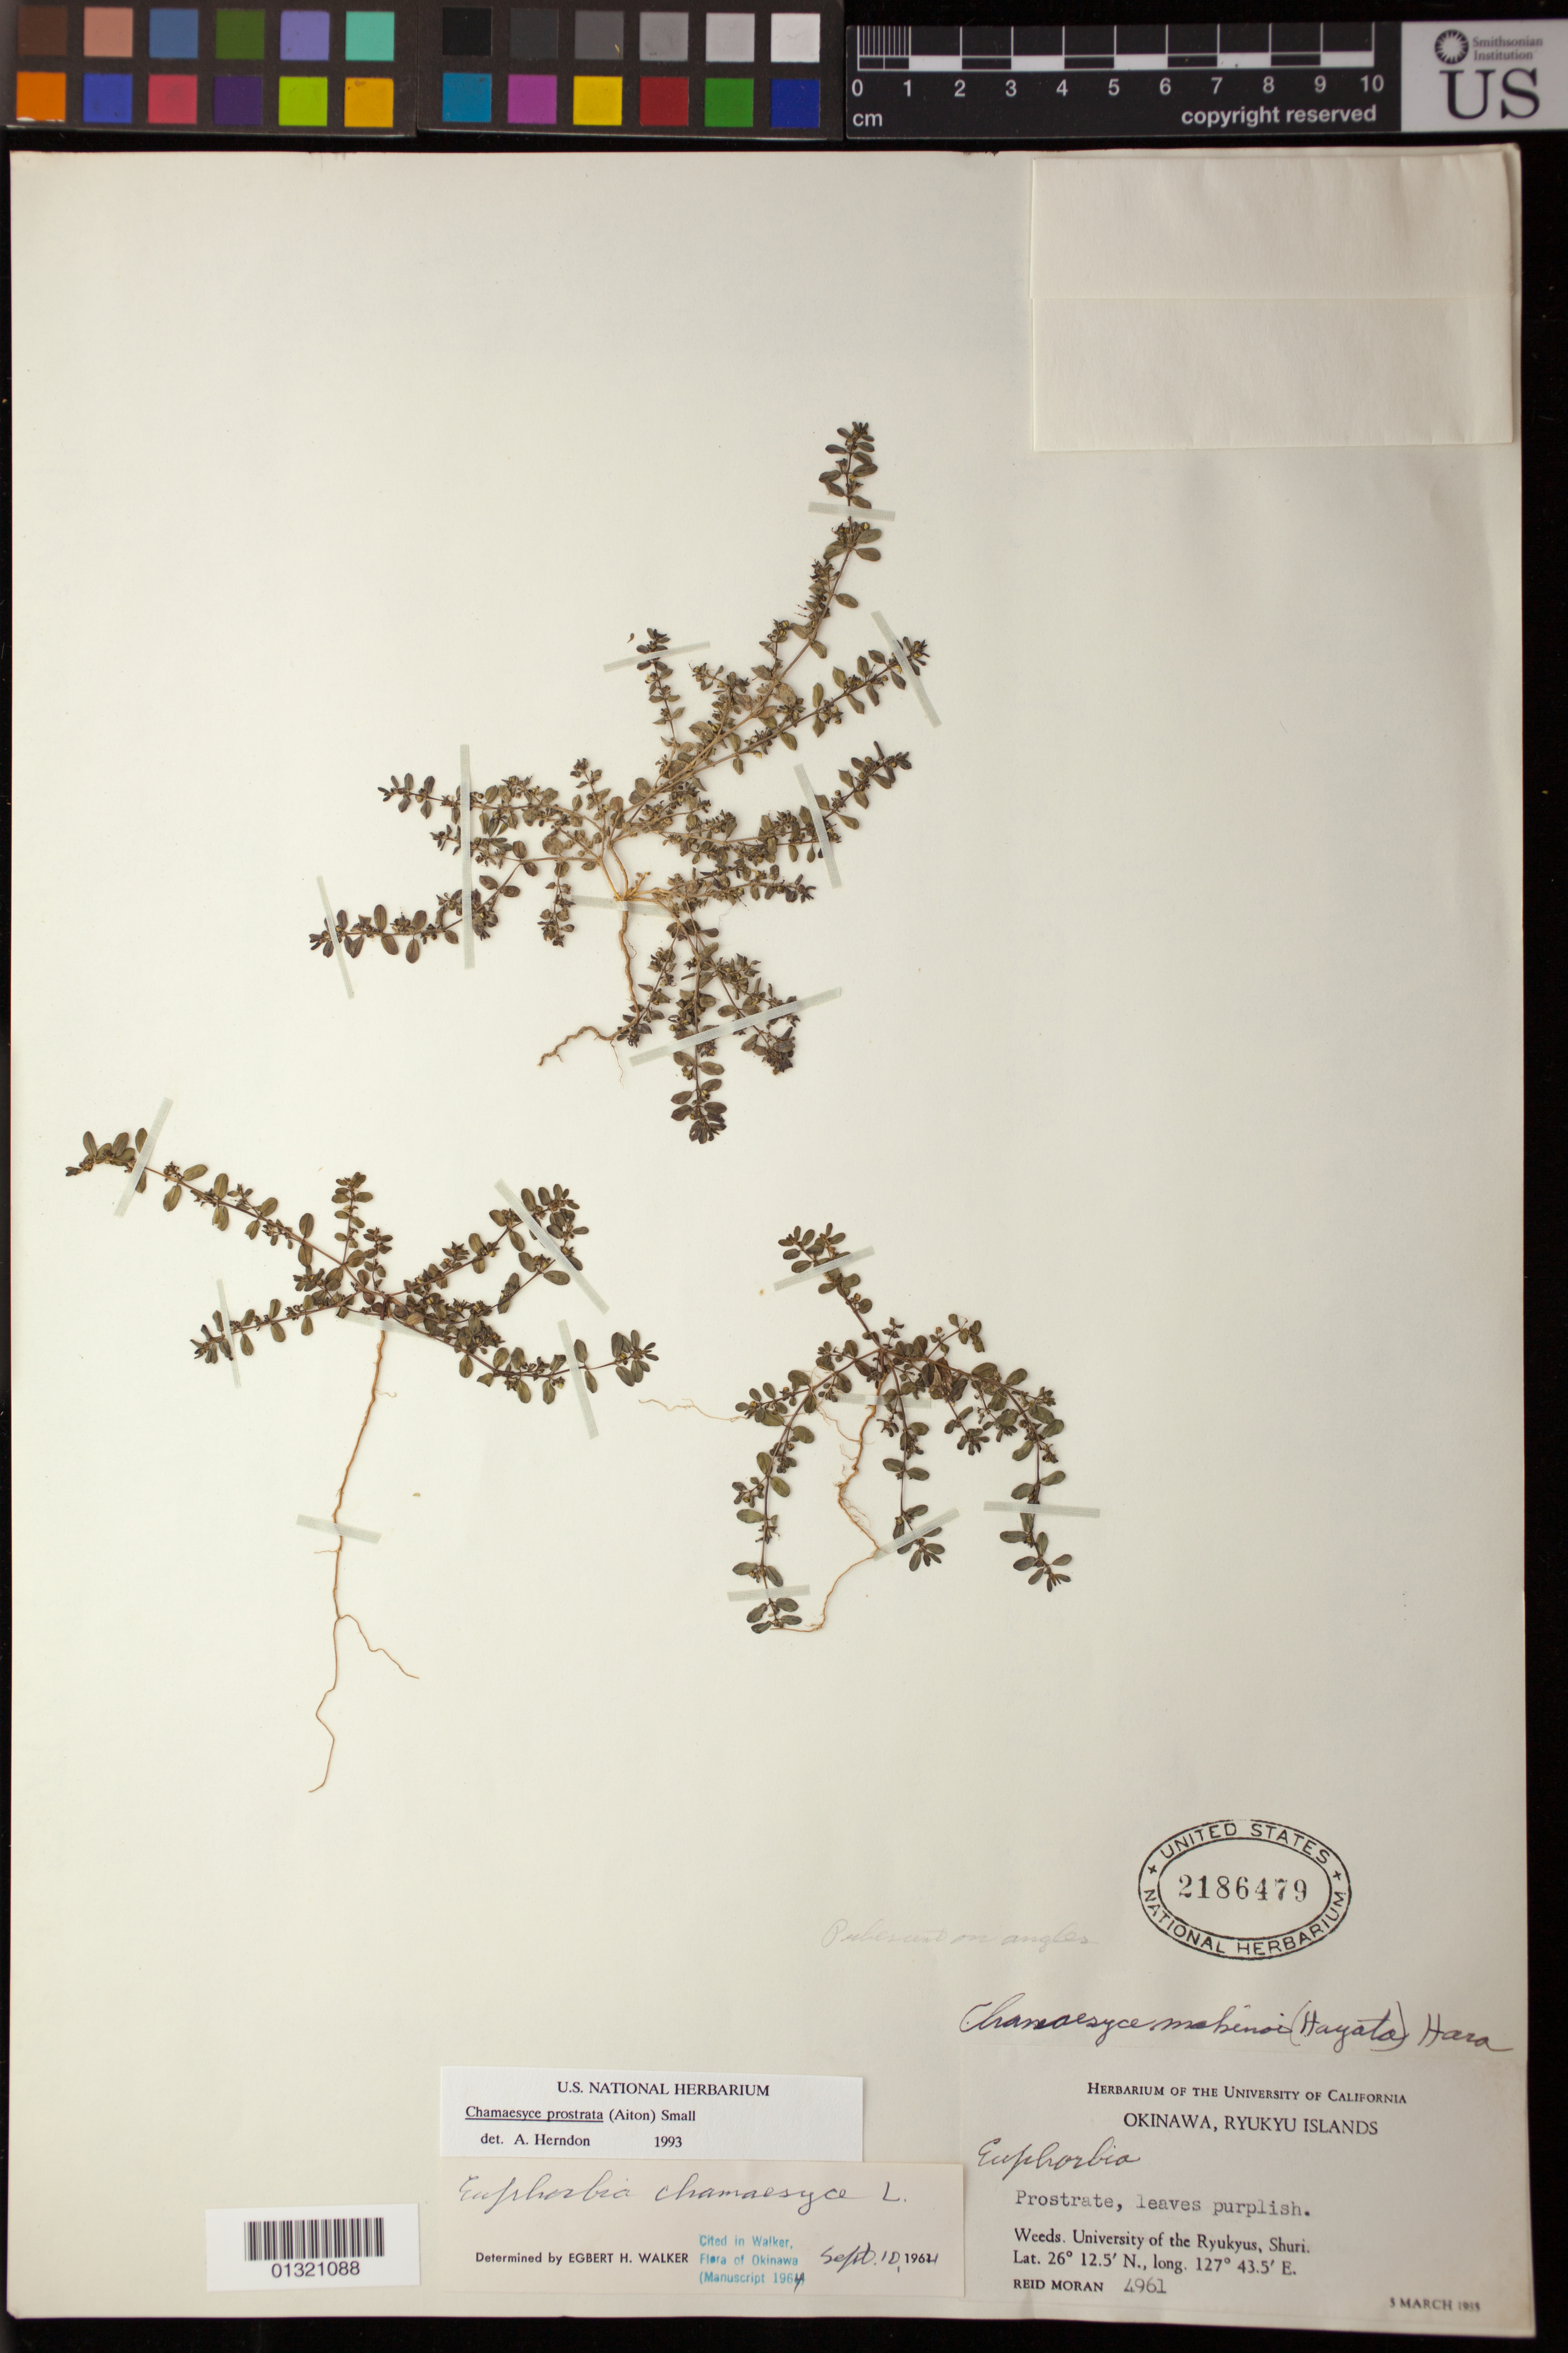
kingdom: Plantae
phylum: Tracheophyta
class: Magnoliopsida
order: Malpighiales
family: Euphorbiaceae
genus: Euphorbia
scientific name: Euphorbia prostrata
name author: Aiton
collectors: R. V. Moran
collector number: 4961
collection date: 1935-03-05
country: Japan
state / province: Okinawa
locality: University of the Ryukyus, Shuri.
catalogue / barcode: US 2186479